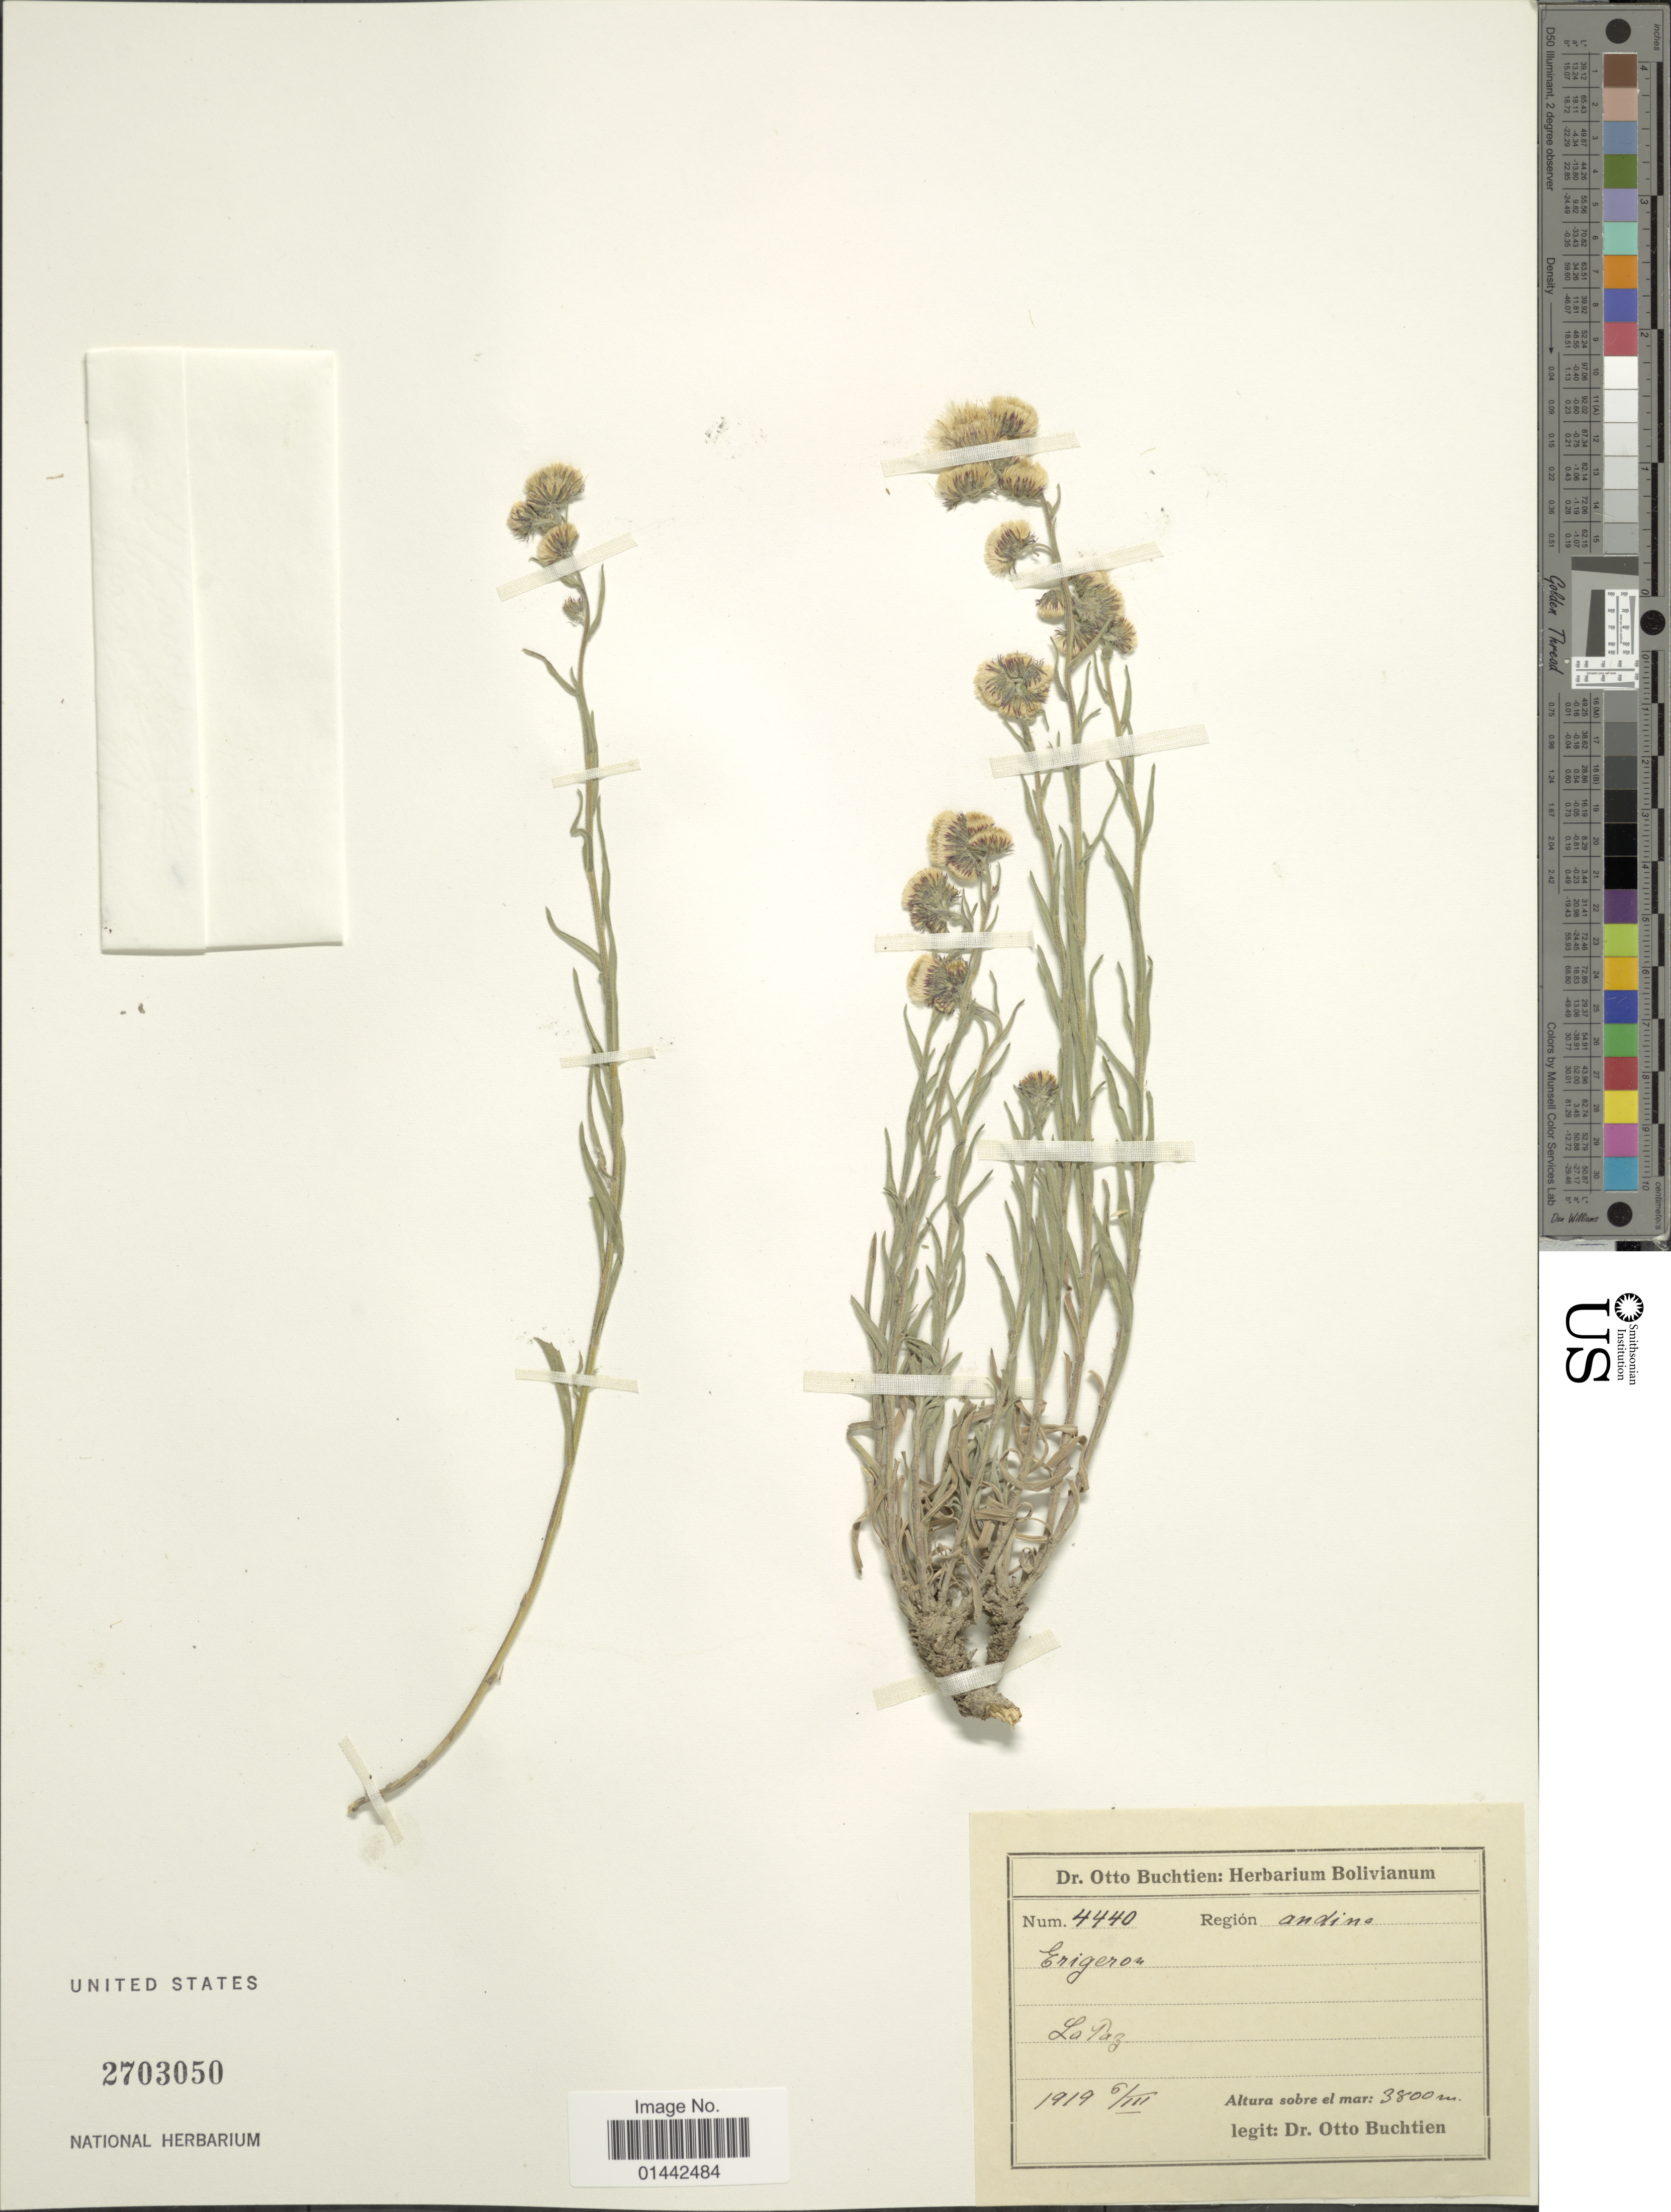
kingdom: Plantae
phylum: Tracheophyta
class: Magnoliopsida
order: Asterales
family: Asteraceae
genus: Erigeron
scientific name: Erigeron sp.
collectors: O. Buchtien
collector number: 4440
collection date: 1919-03-06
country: Bolivia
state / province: La Paz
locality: Region andine.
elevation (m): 3800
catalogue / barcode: US 2703050